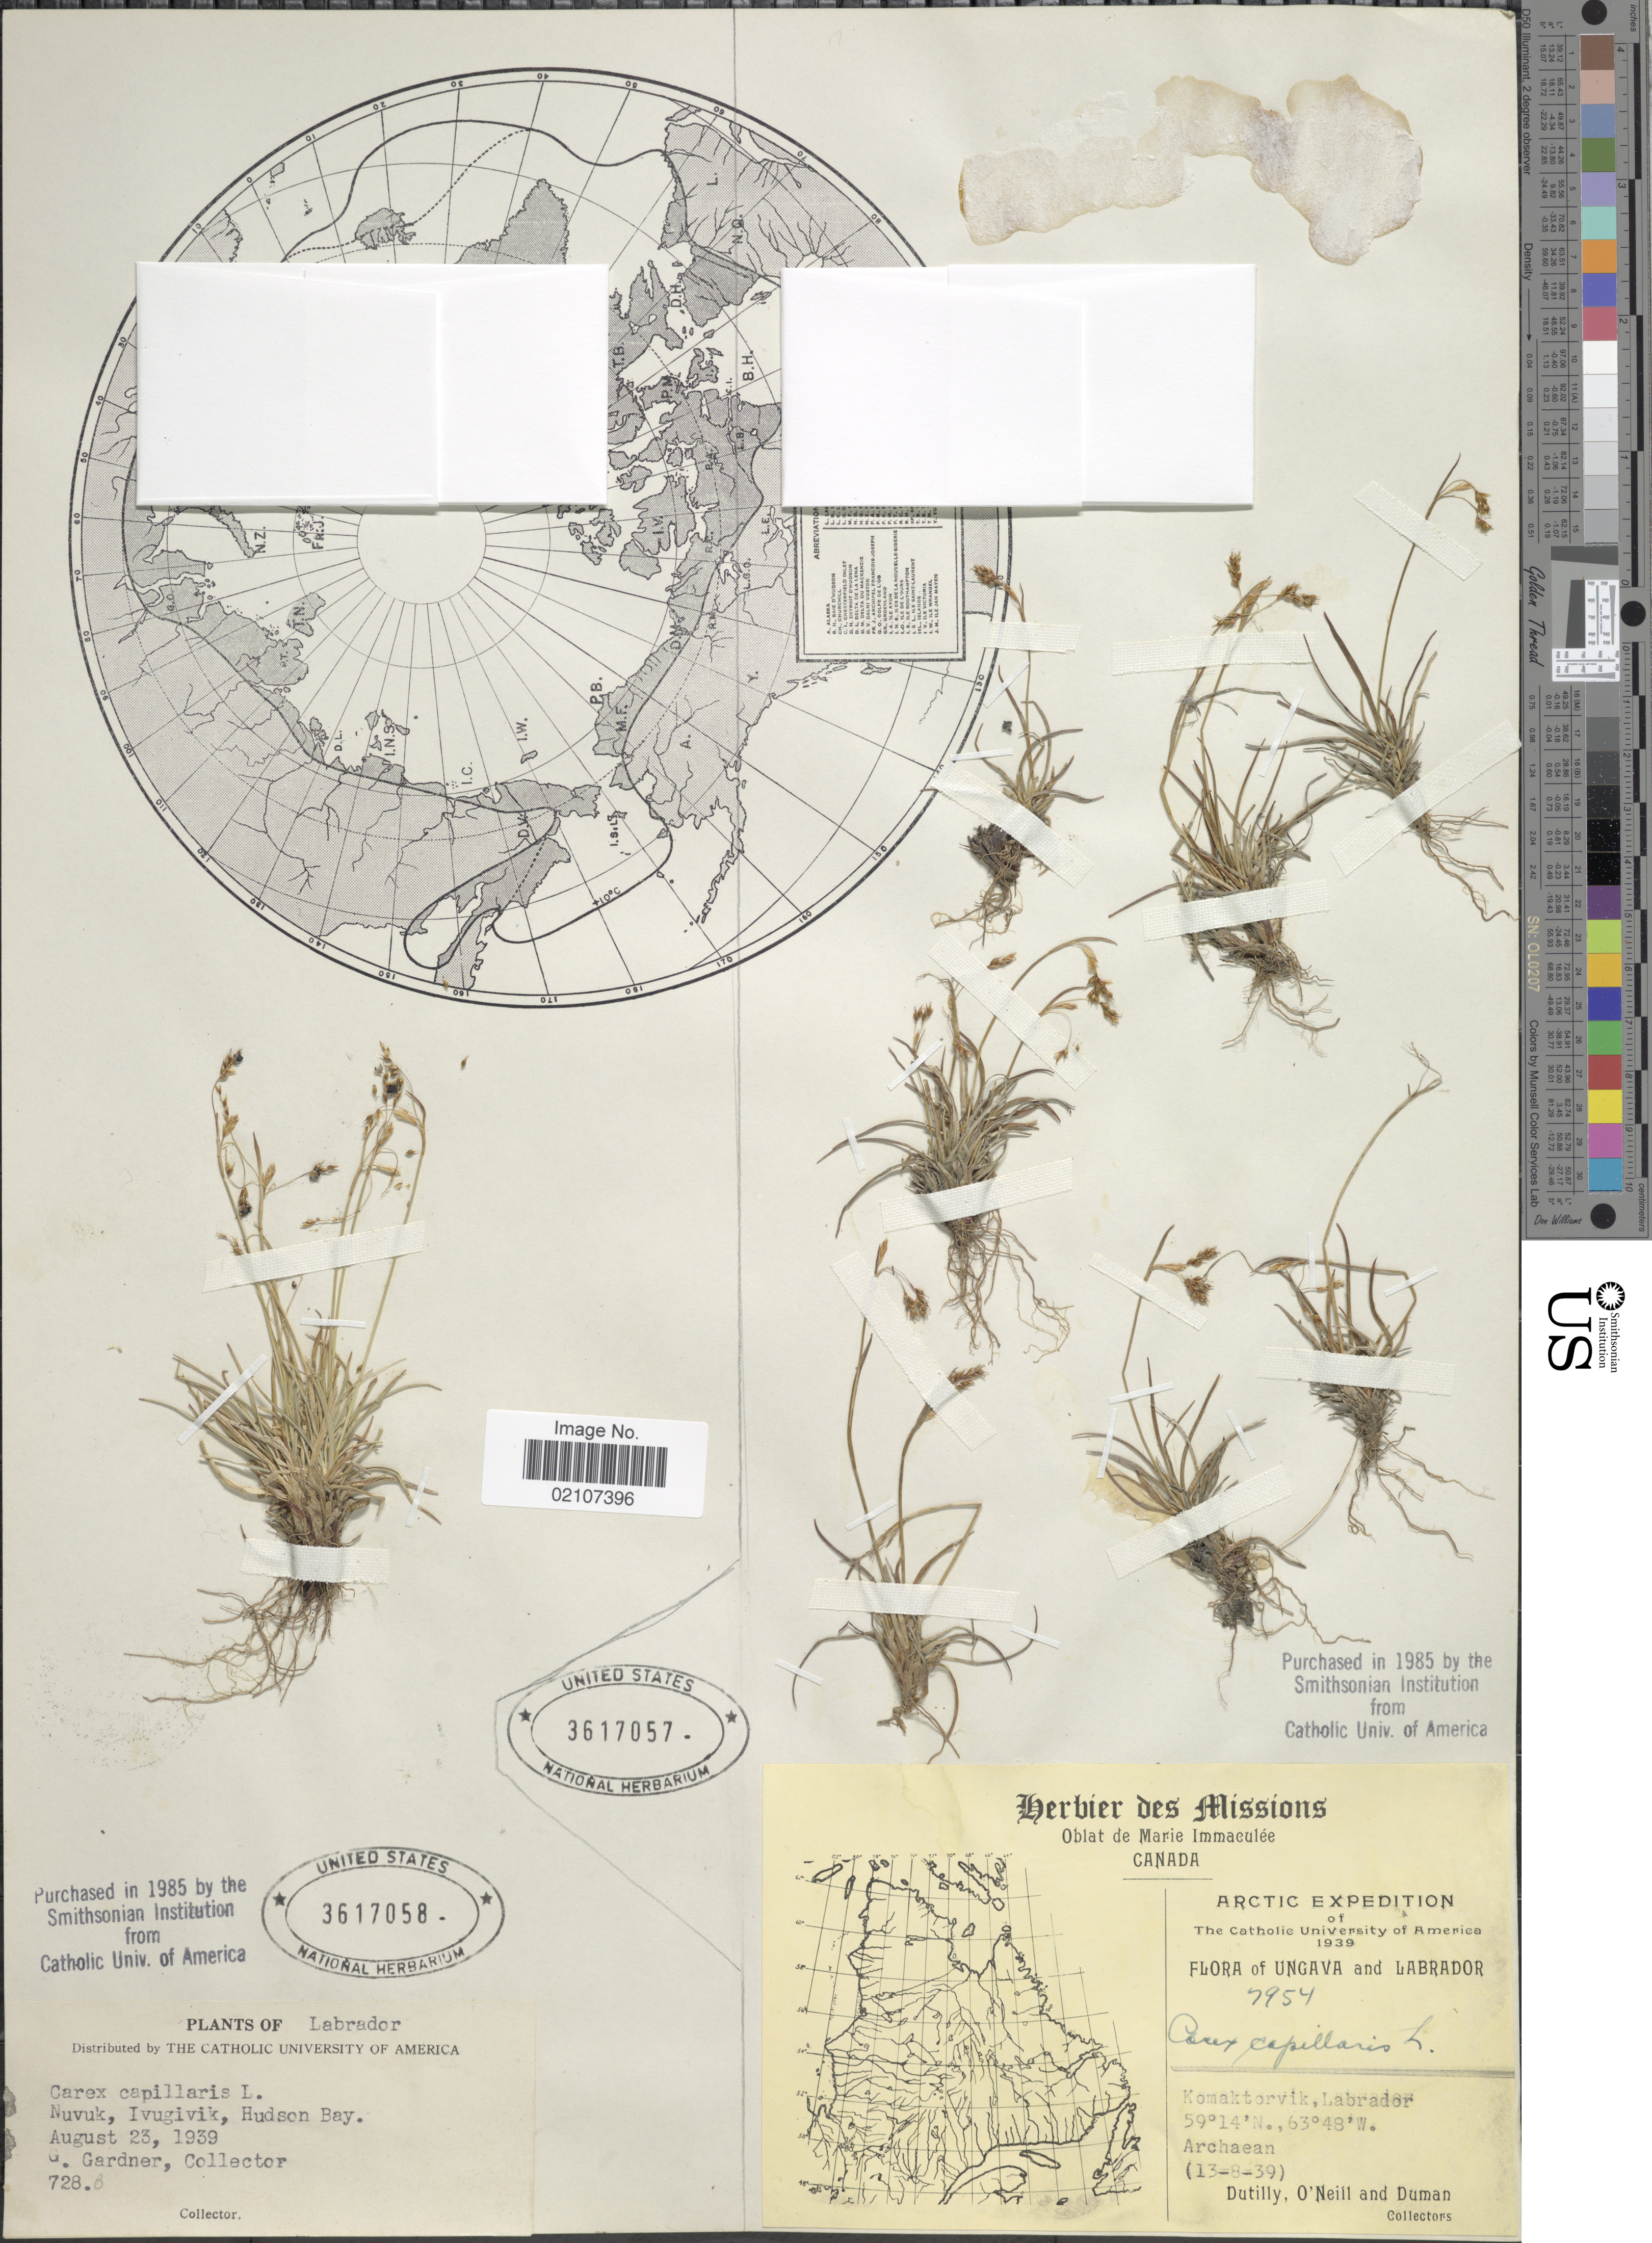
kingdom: Plantae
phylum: Tracheophyta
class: Liliopsida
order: Poales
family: Cyperaceae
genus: Carex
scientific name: Carex capillaris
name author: L.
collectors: -- Gardner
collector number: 728B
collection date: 1939-08-23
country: Canada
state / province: Newfoundland and Labrador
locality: Labrador, Nuvuk, Ivugivik, Hudson Bay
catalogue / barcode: US 3617058-2